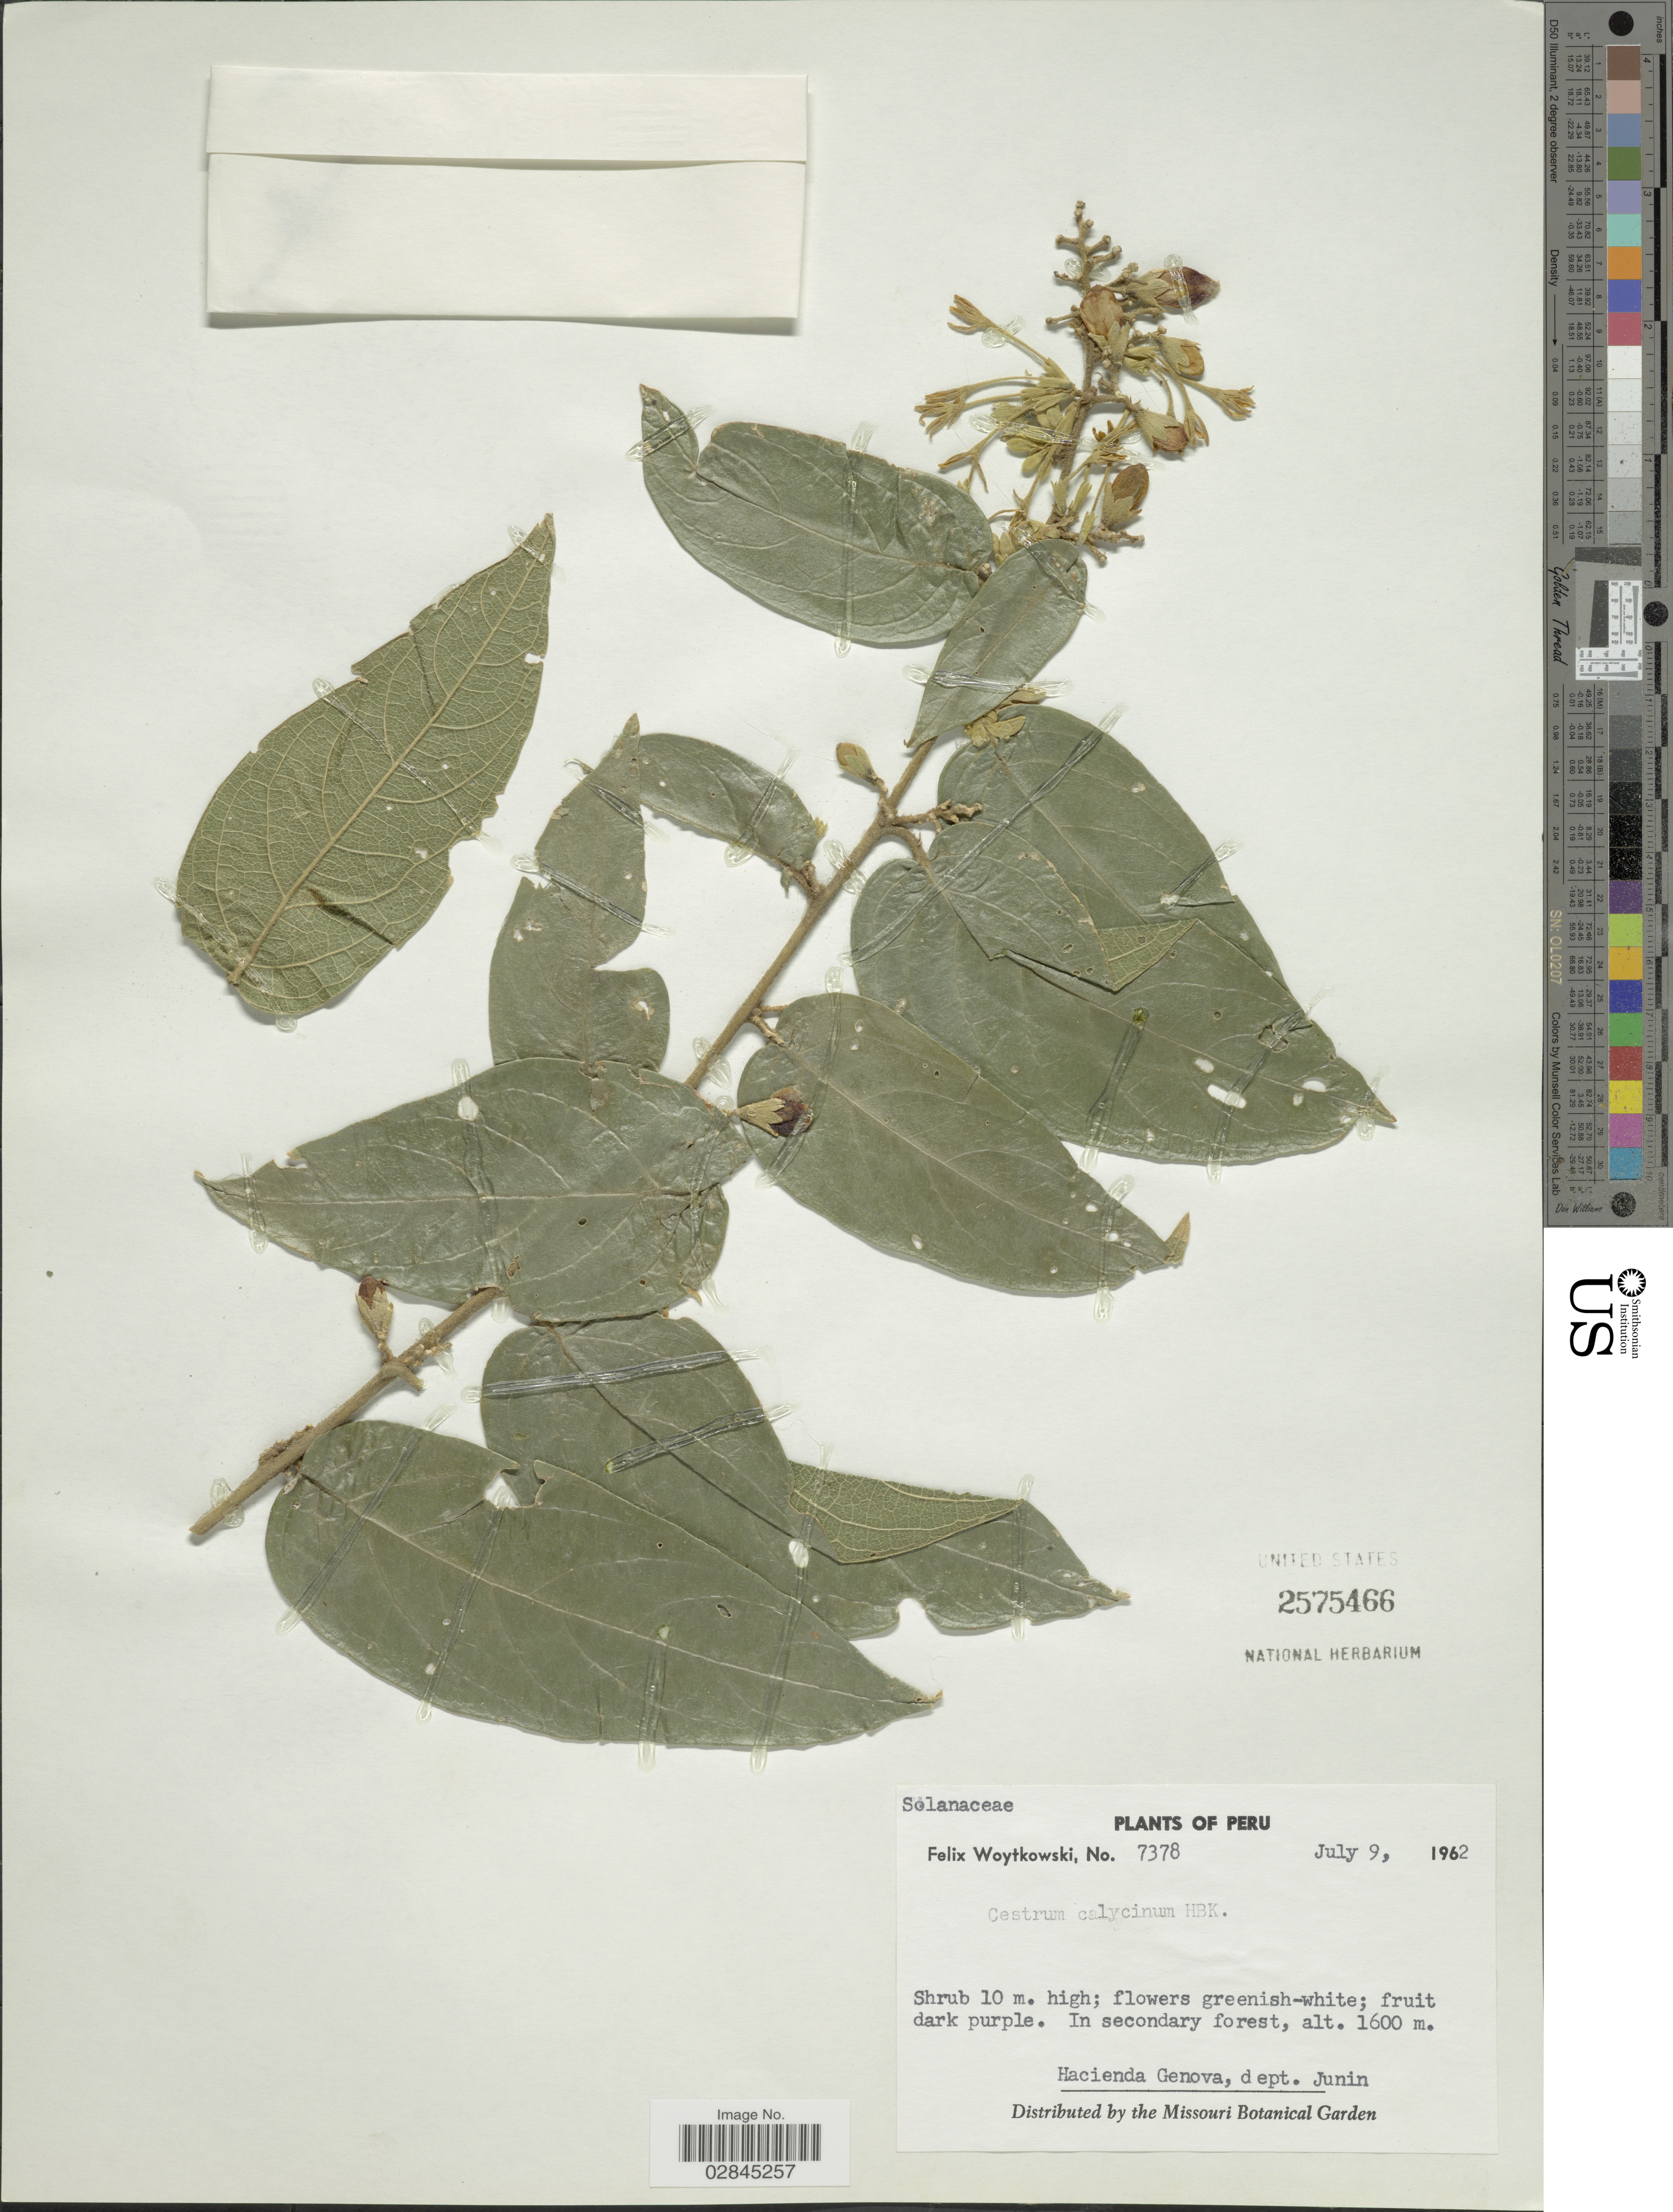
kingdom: Plantae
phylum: Tracheophyta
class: Magnoliopsida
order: Solanales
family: Solanaceae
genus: Cestrum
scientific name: Cestrum strigillatum var. calycinum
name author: Ruiz & Pav.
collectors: F. Woytkowski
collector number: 7378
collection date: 1962-07-09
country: Peru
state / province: Junín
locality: Hacienda Genova, dept. Junin.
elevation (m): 1600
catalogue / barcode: US 2575466